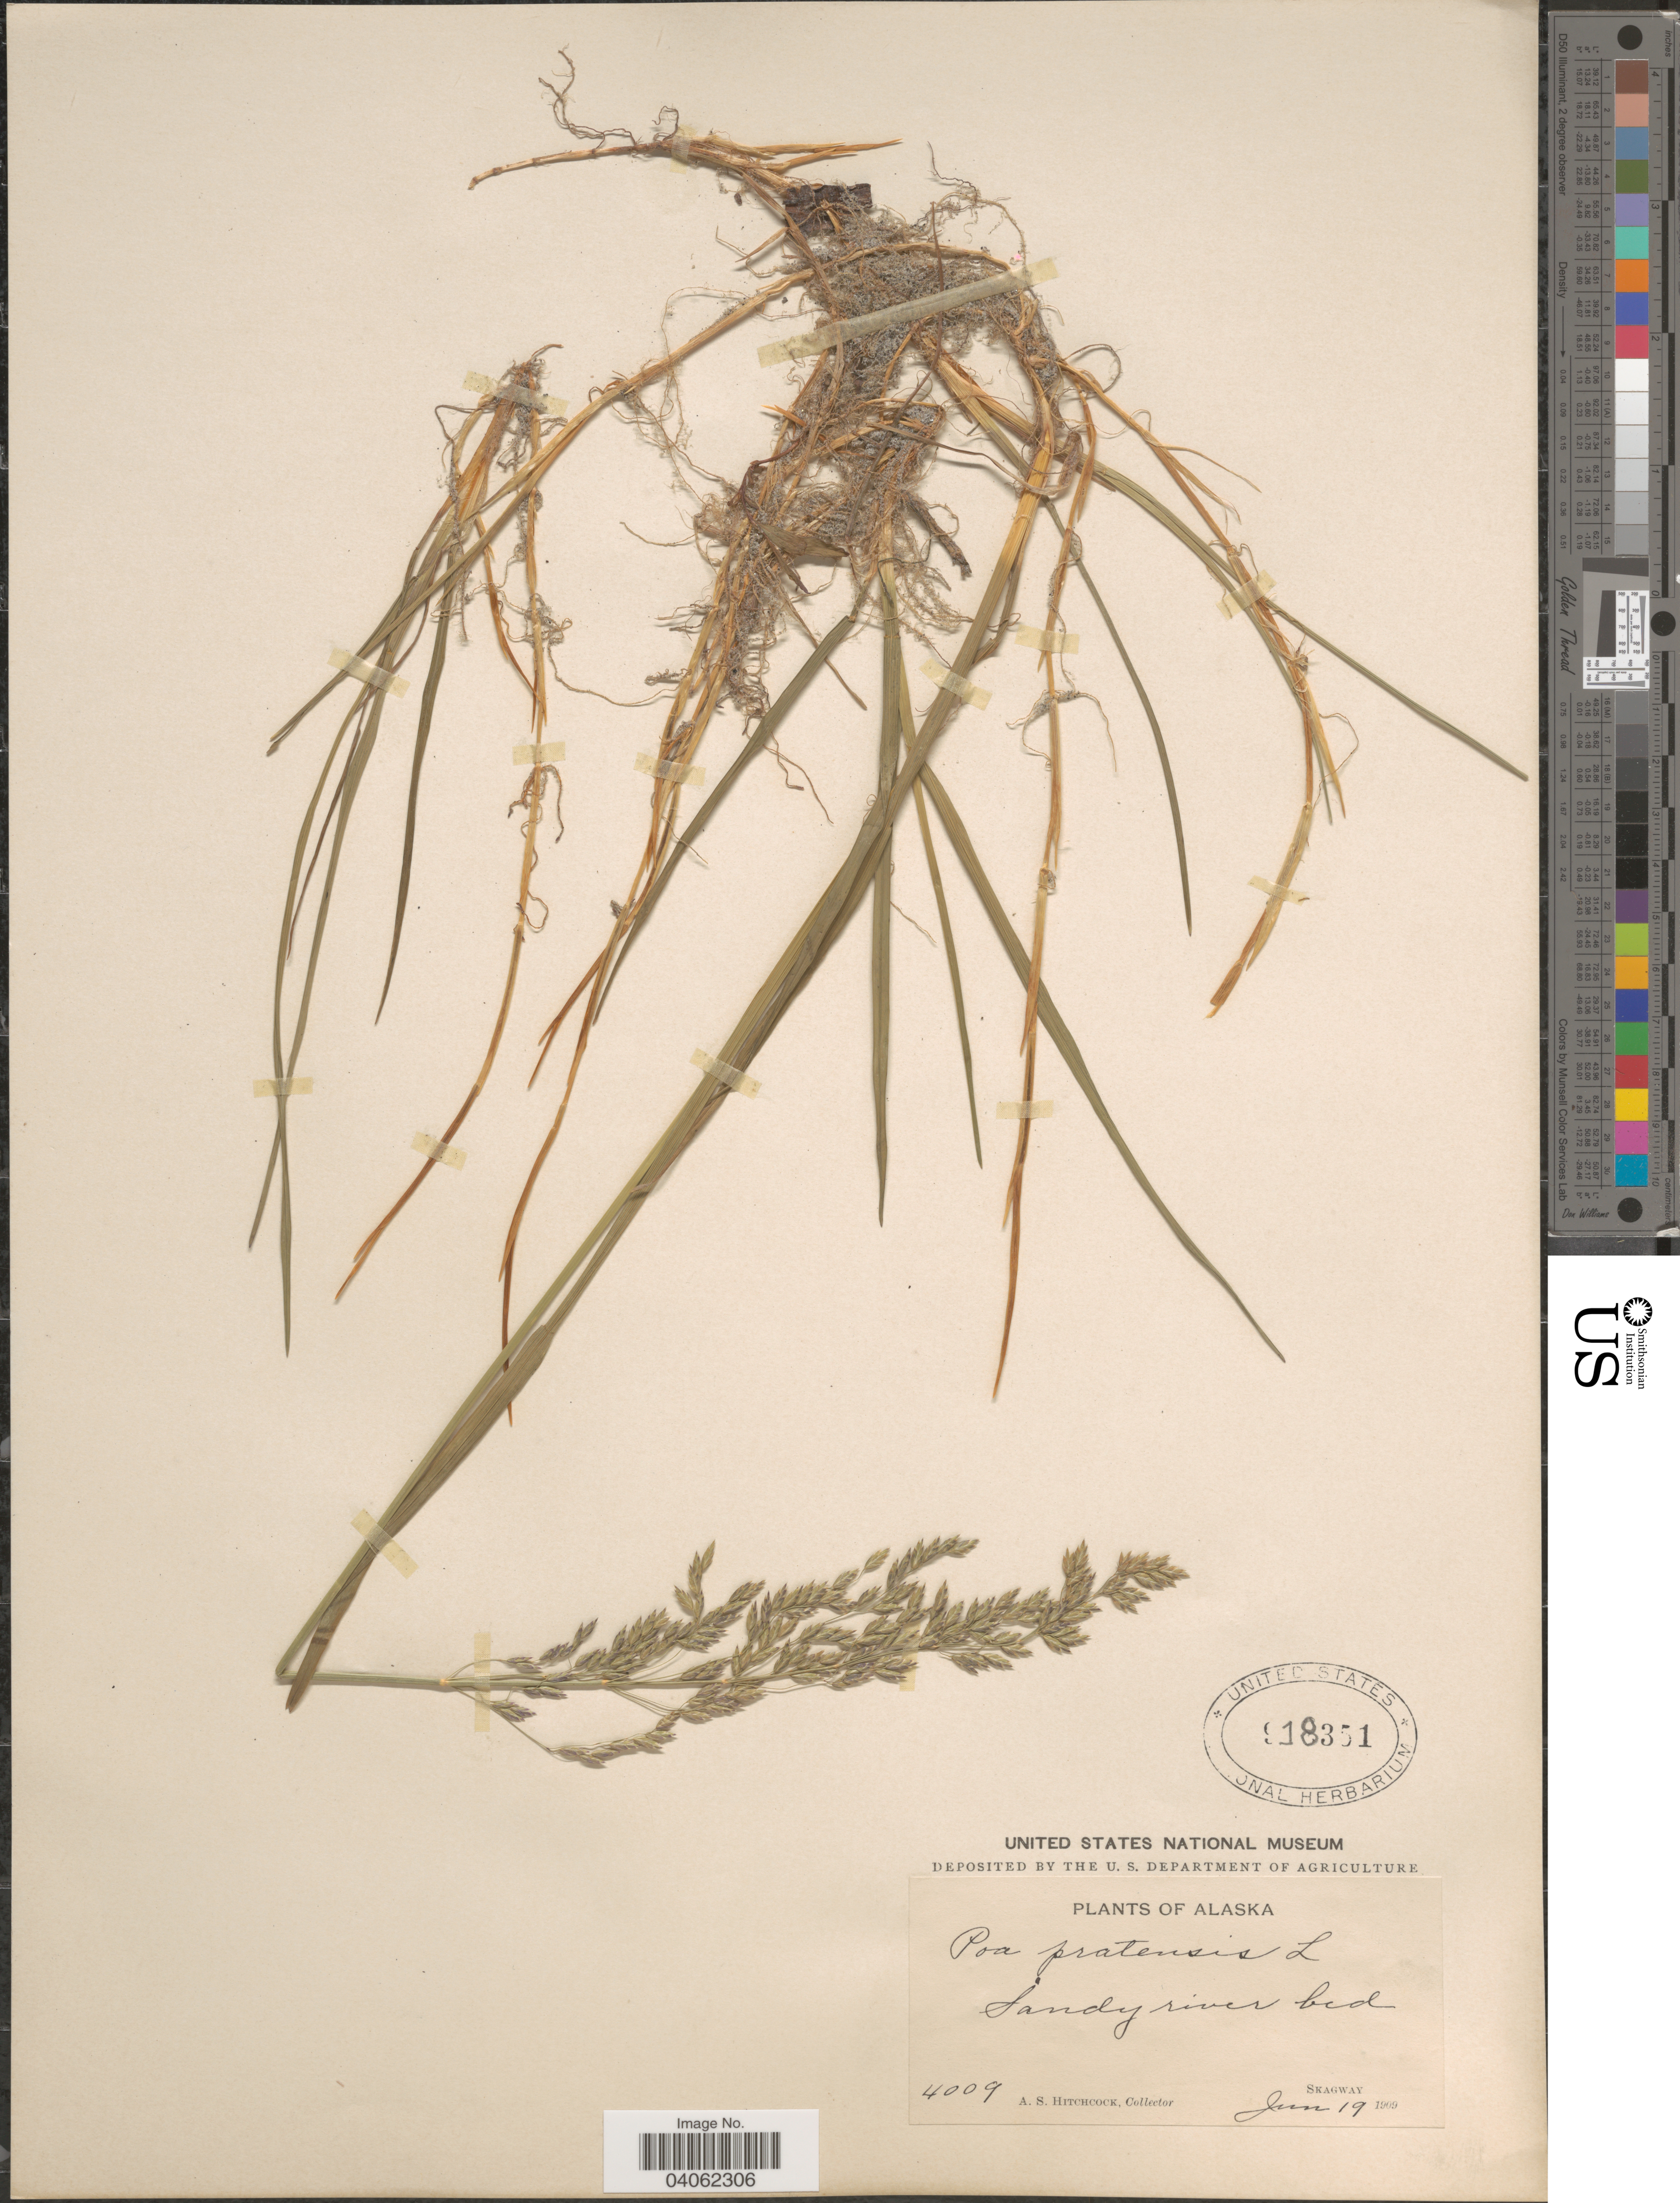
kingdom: Plantae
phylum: Tracheophyta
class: Liliopsida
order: Poales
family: Poaceae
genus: Poa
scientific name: Poa pratensis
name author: L.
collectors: A. S. Hitchcock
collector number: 4009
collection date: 1909-06-19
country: United States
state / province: Alaska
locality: Skagway.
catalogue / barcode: US 918351